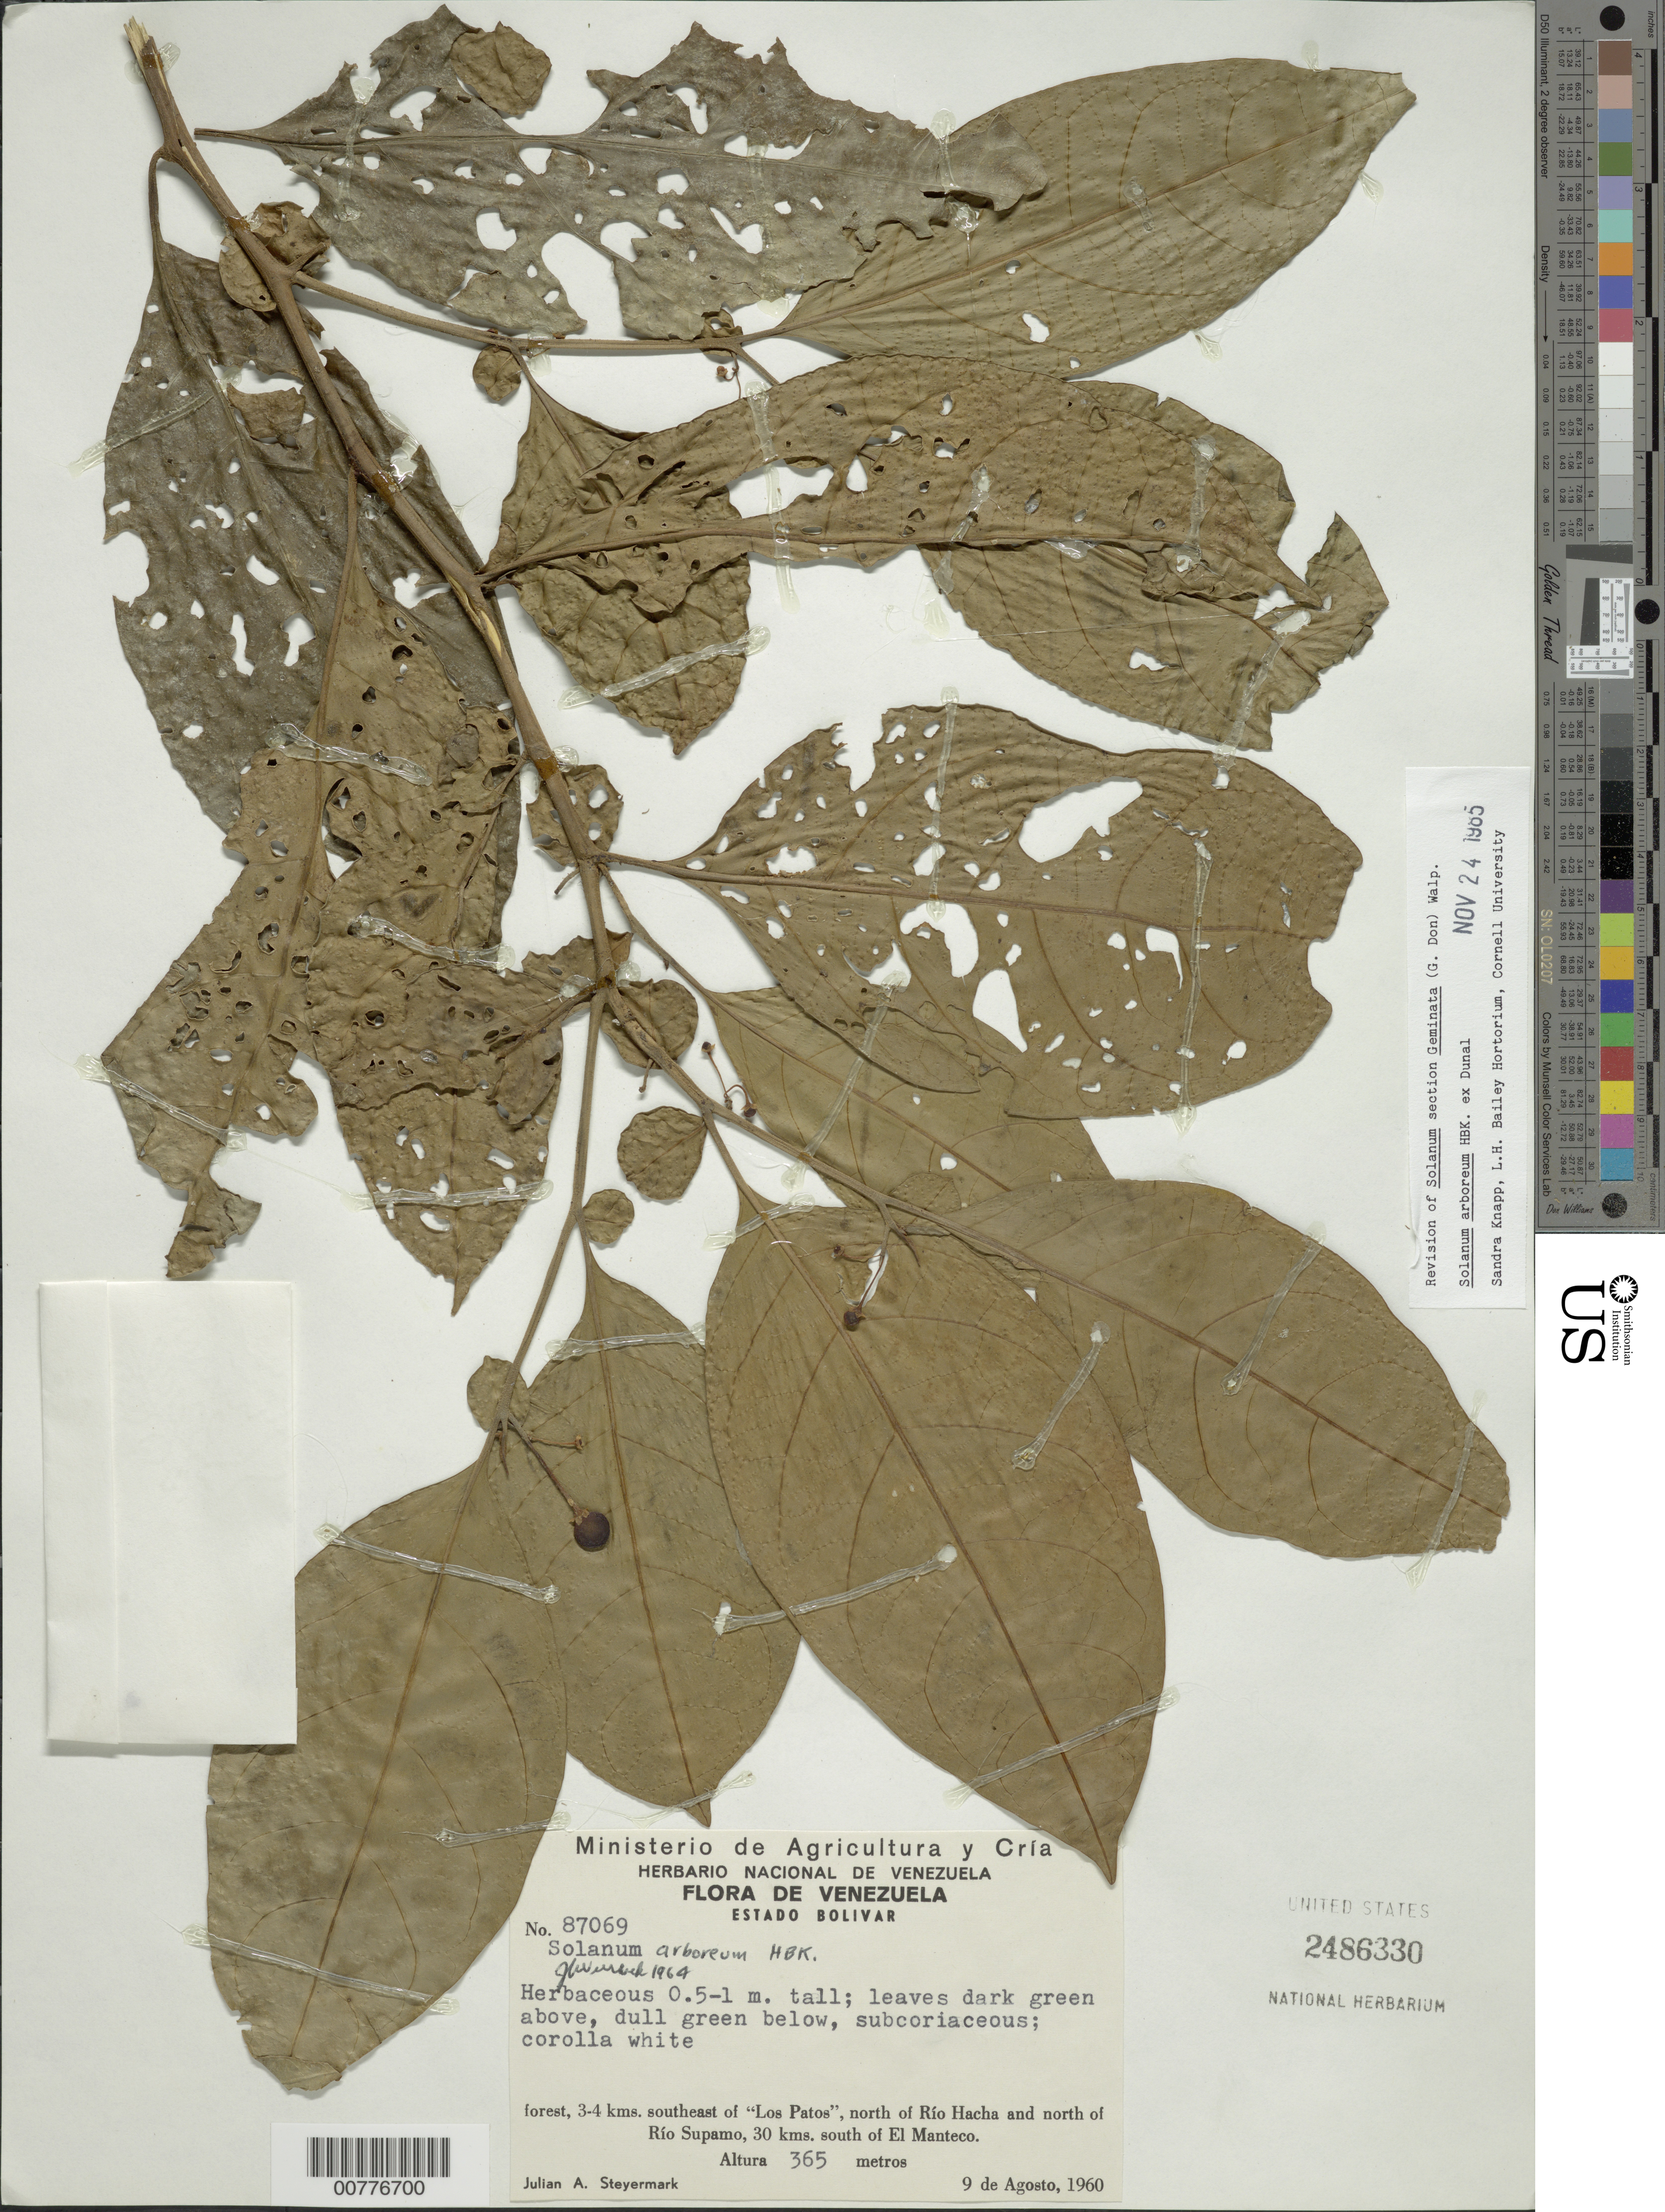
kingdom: Plantae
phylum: Tracheophyta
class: Magnoliopsida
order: Solanales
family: Solanaceae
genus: Solanum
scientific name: Solanum arboreum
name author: Dunal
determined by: Knapp, S. D.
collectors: J. Steyermark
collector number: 87069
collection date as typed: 8 Aug 1960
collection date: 1960-08-08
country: Venezuela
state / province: Bolívar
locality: Los Patos, 3-4 km SE of, N of Río Hacha and N of Río Supamo, 30 km south of El Manteco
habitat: forest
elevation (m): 365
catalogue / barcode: US 2486330